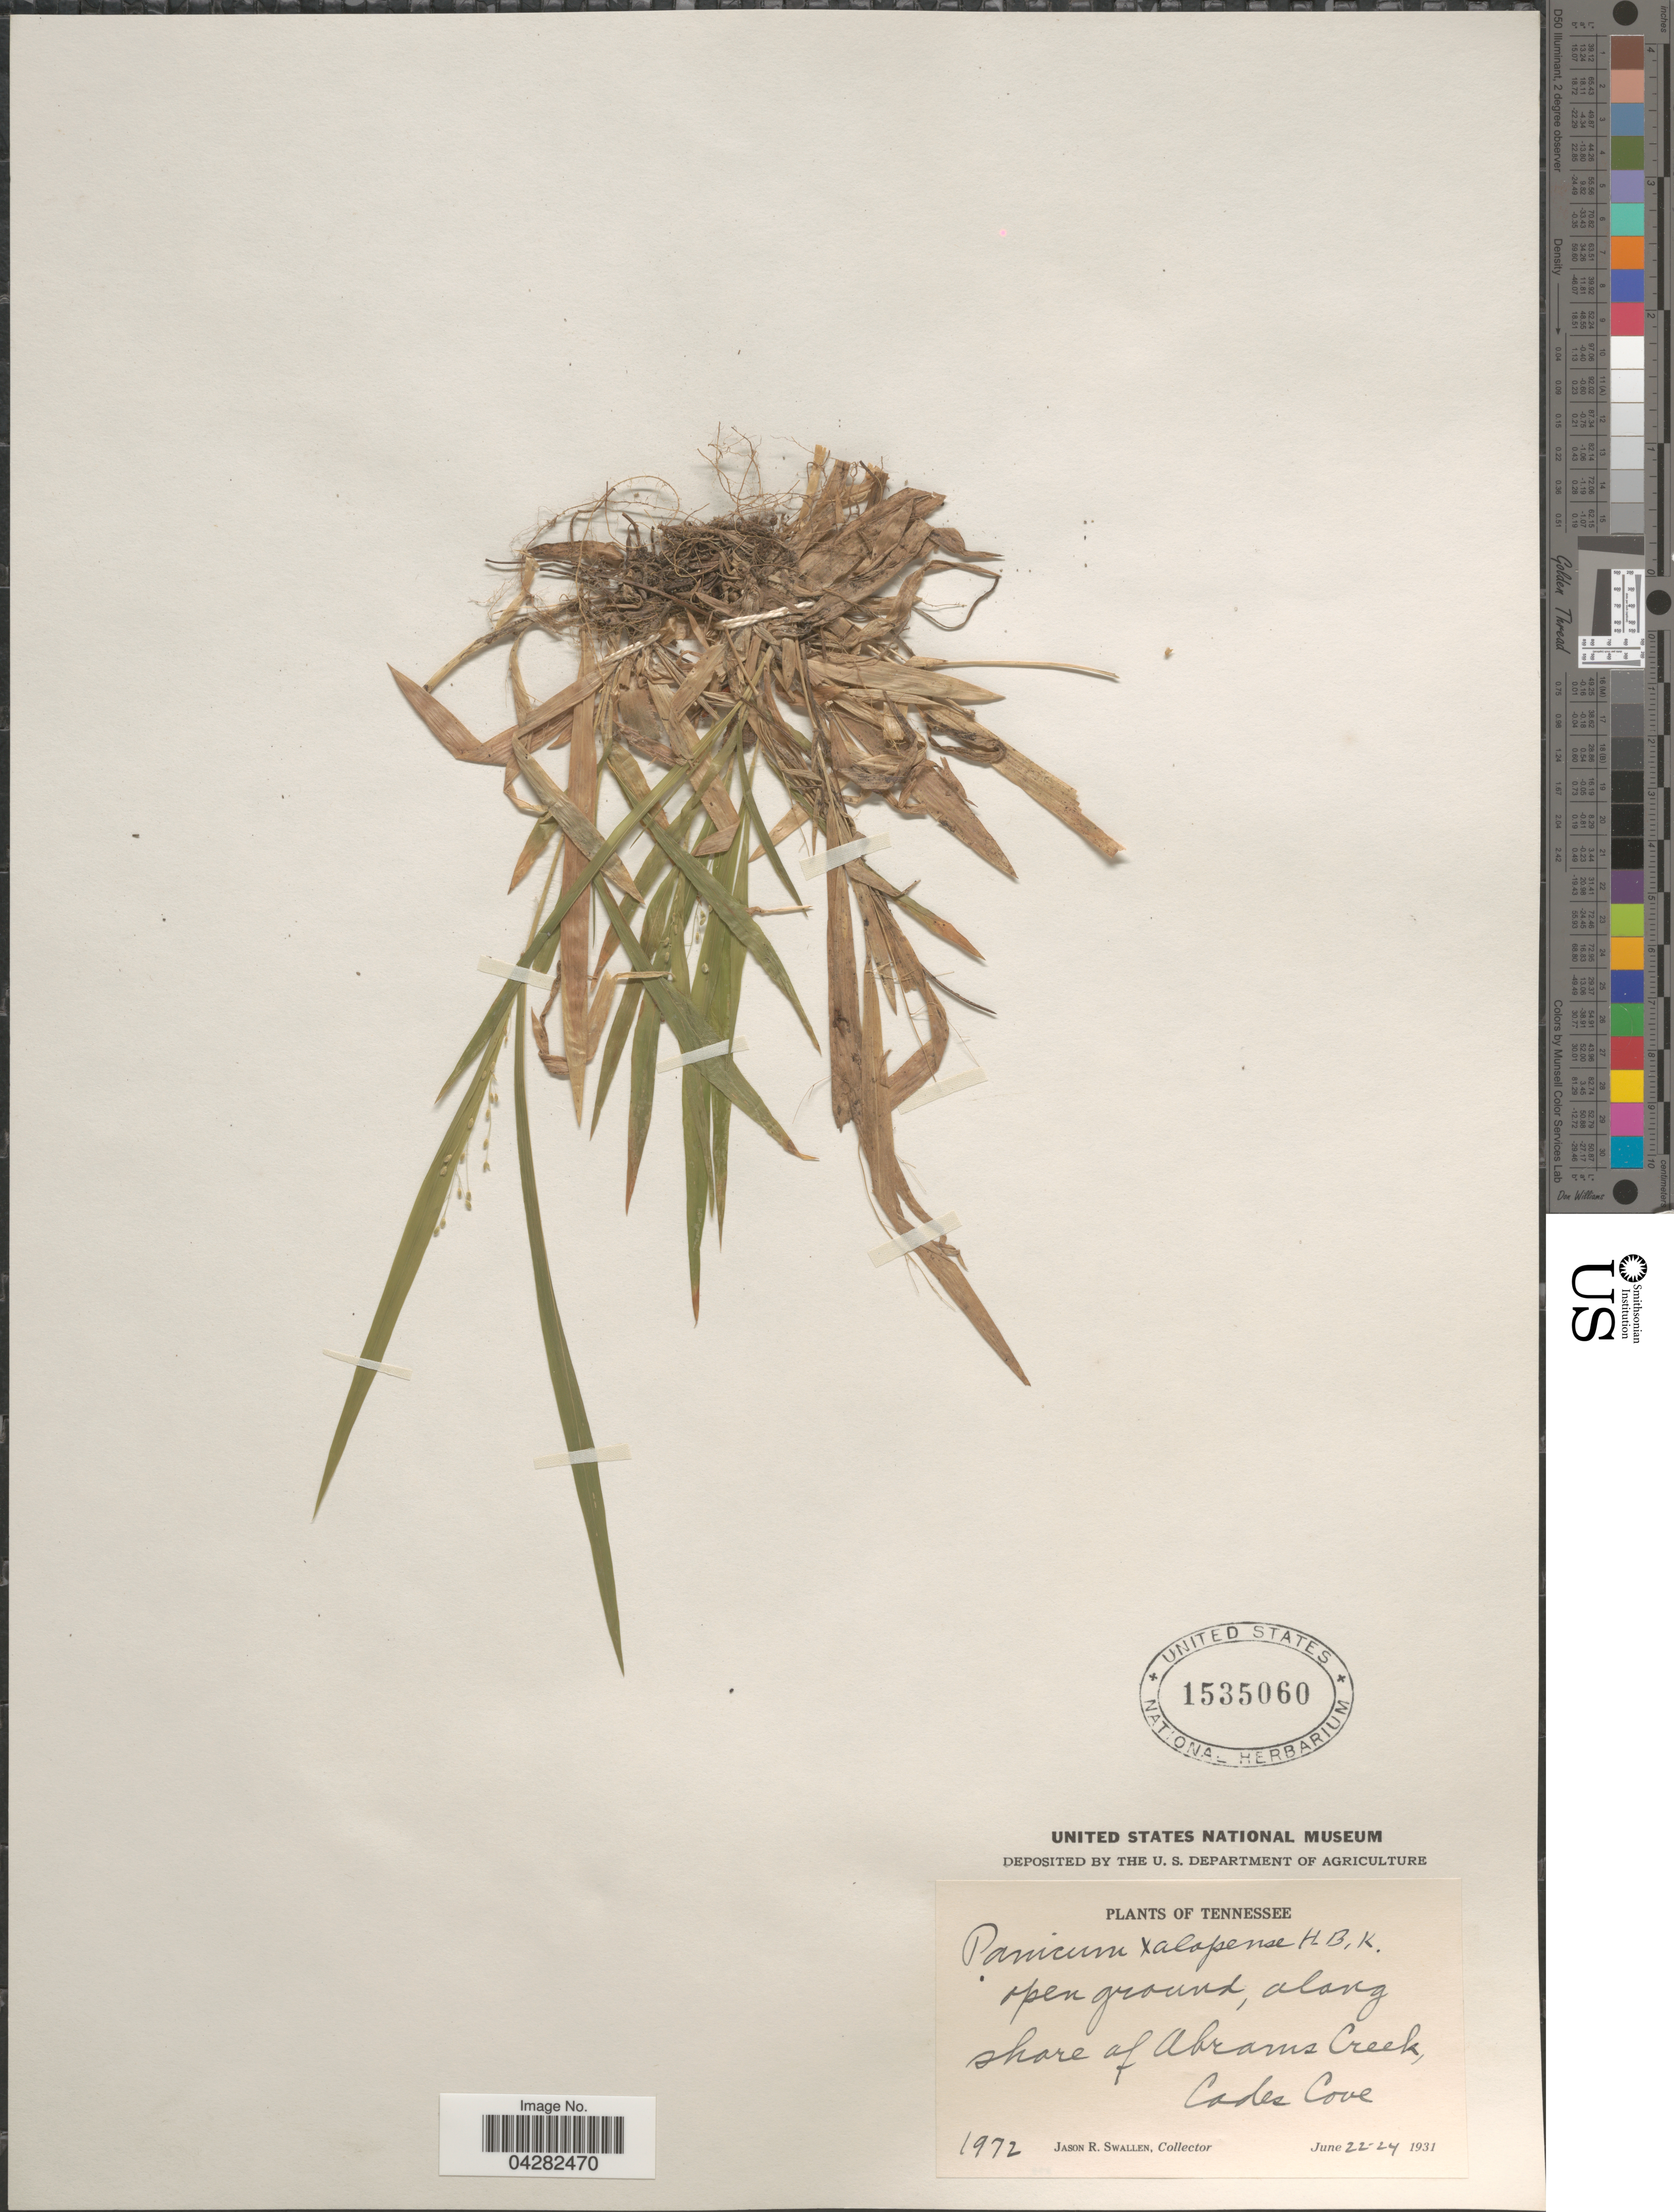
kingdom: Plantae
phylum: Tracheophyta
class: Liliopsida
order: Poales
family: Poaceae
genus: Dichanthelium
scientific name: Dichanthelium laxiflorum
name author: (Lam.) Gould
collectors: J. R. Swallen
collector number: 1972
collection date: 1931-06-22/1931-06-24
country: United States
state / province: Tennessee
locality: Along shore of Abrams Creek, Cades Cove.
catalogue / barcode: US 1535060